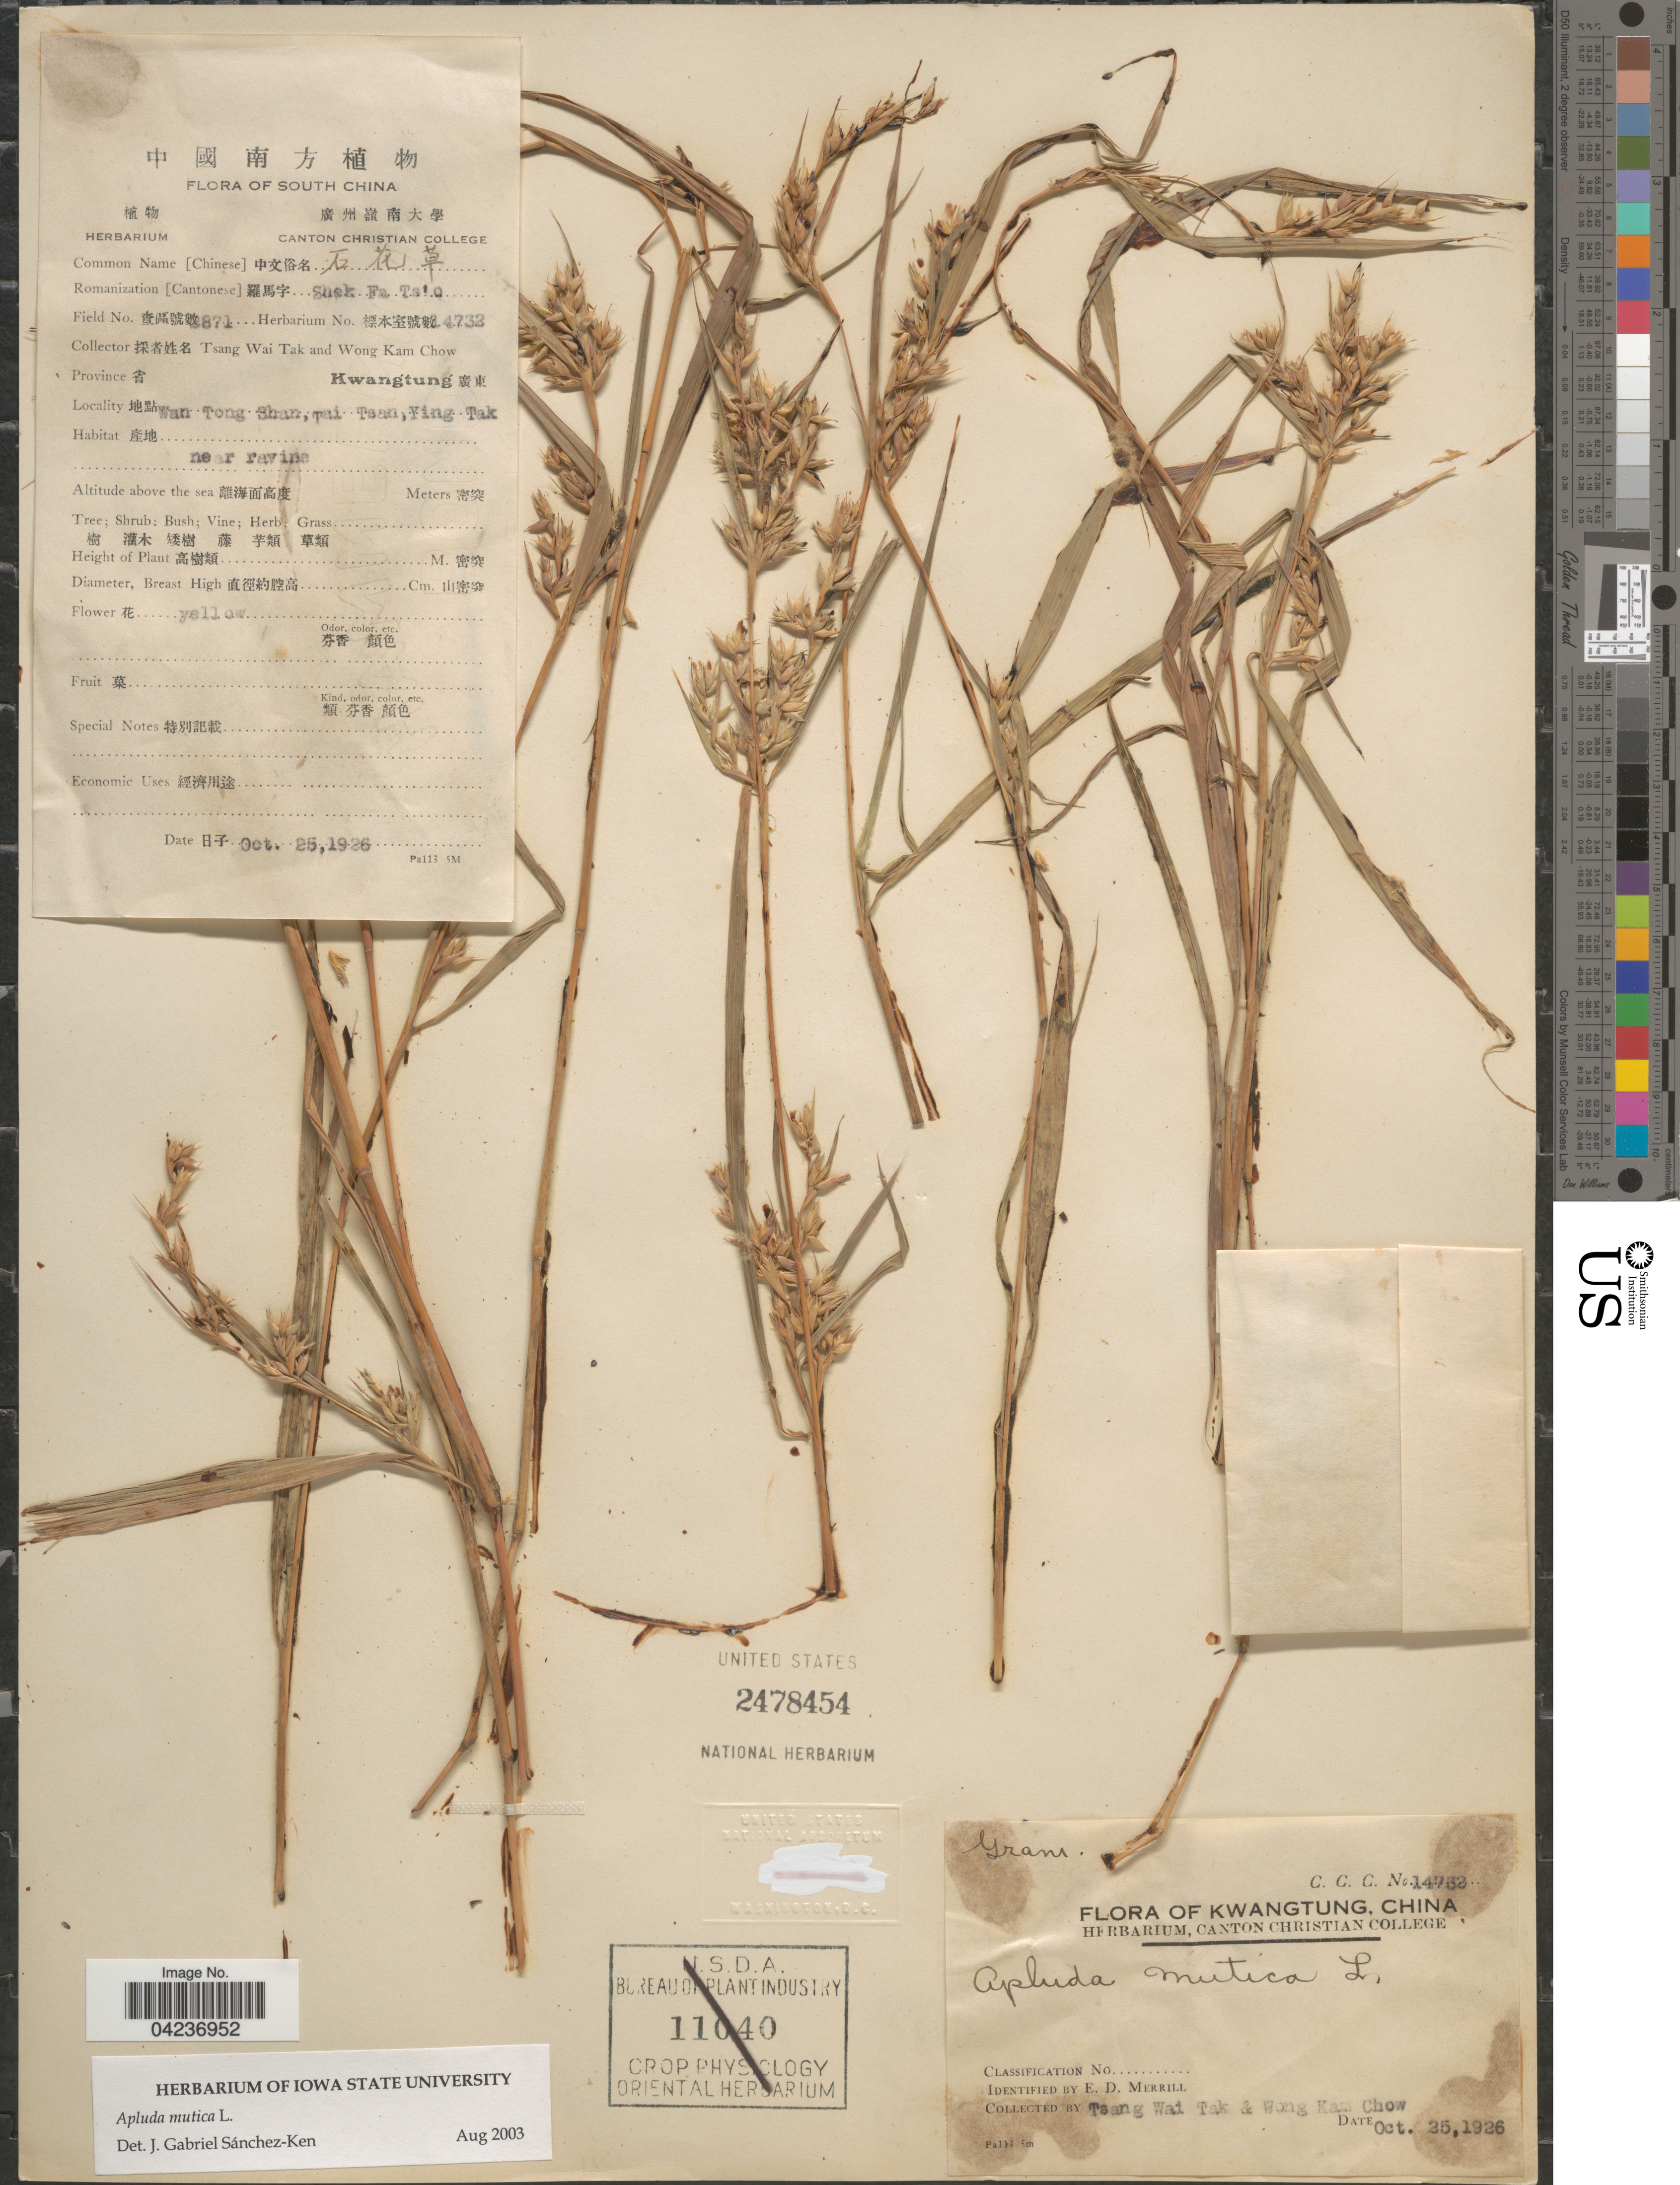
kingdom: Plantae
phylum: Tracheophyta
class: Liliopsida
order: Poales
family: Poaceae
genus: Apluda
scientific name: Apluda mutica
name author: L.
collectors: W. T. Tsang & W. Chow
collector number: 14732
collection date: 1926-10-25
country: China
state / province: Guangdong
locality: Kwangtung. South China. Wan Tong Shan, Tai Tsan, Ying Tak.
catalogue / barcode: US 2478454